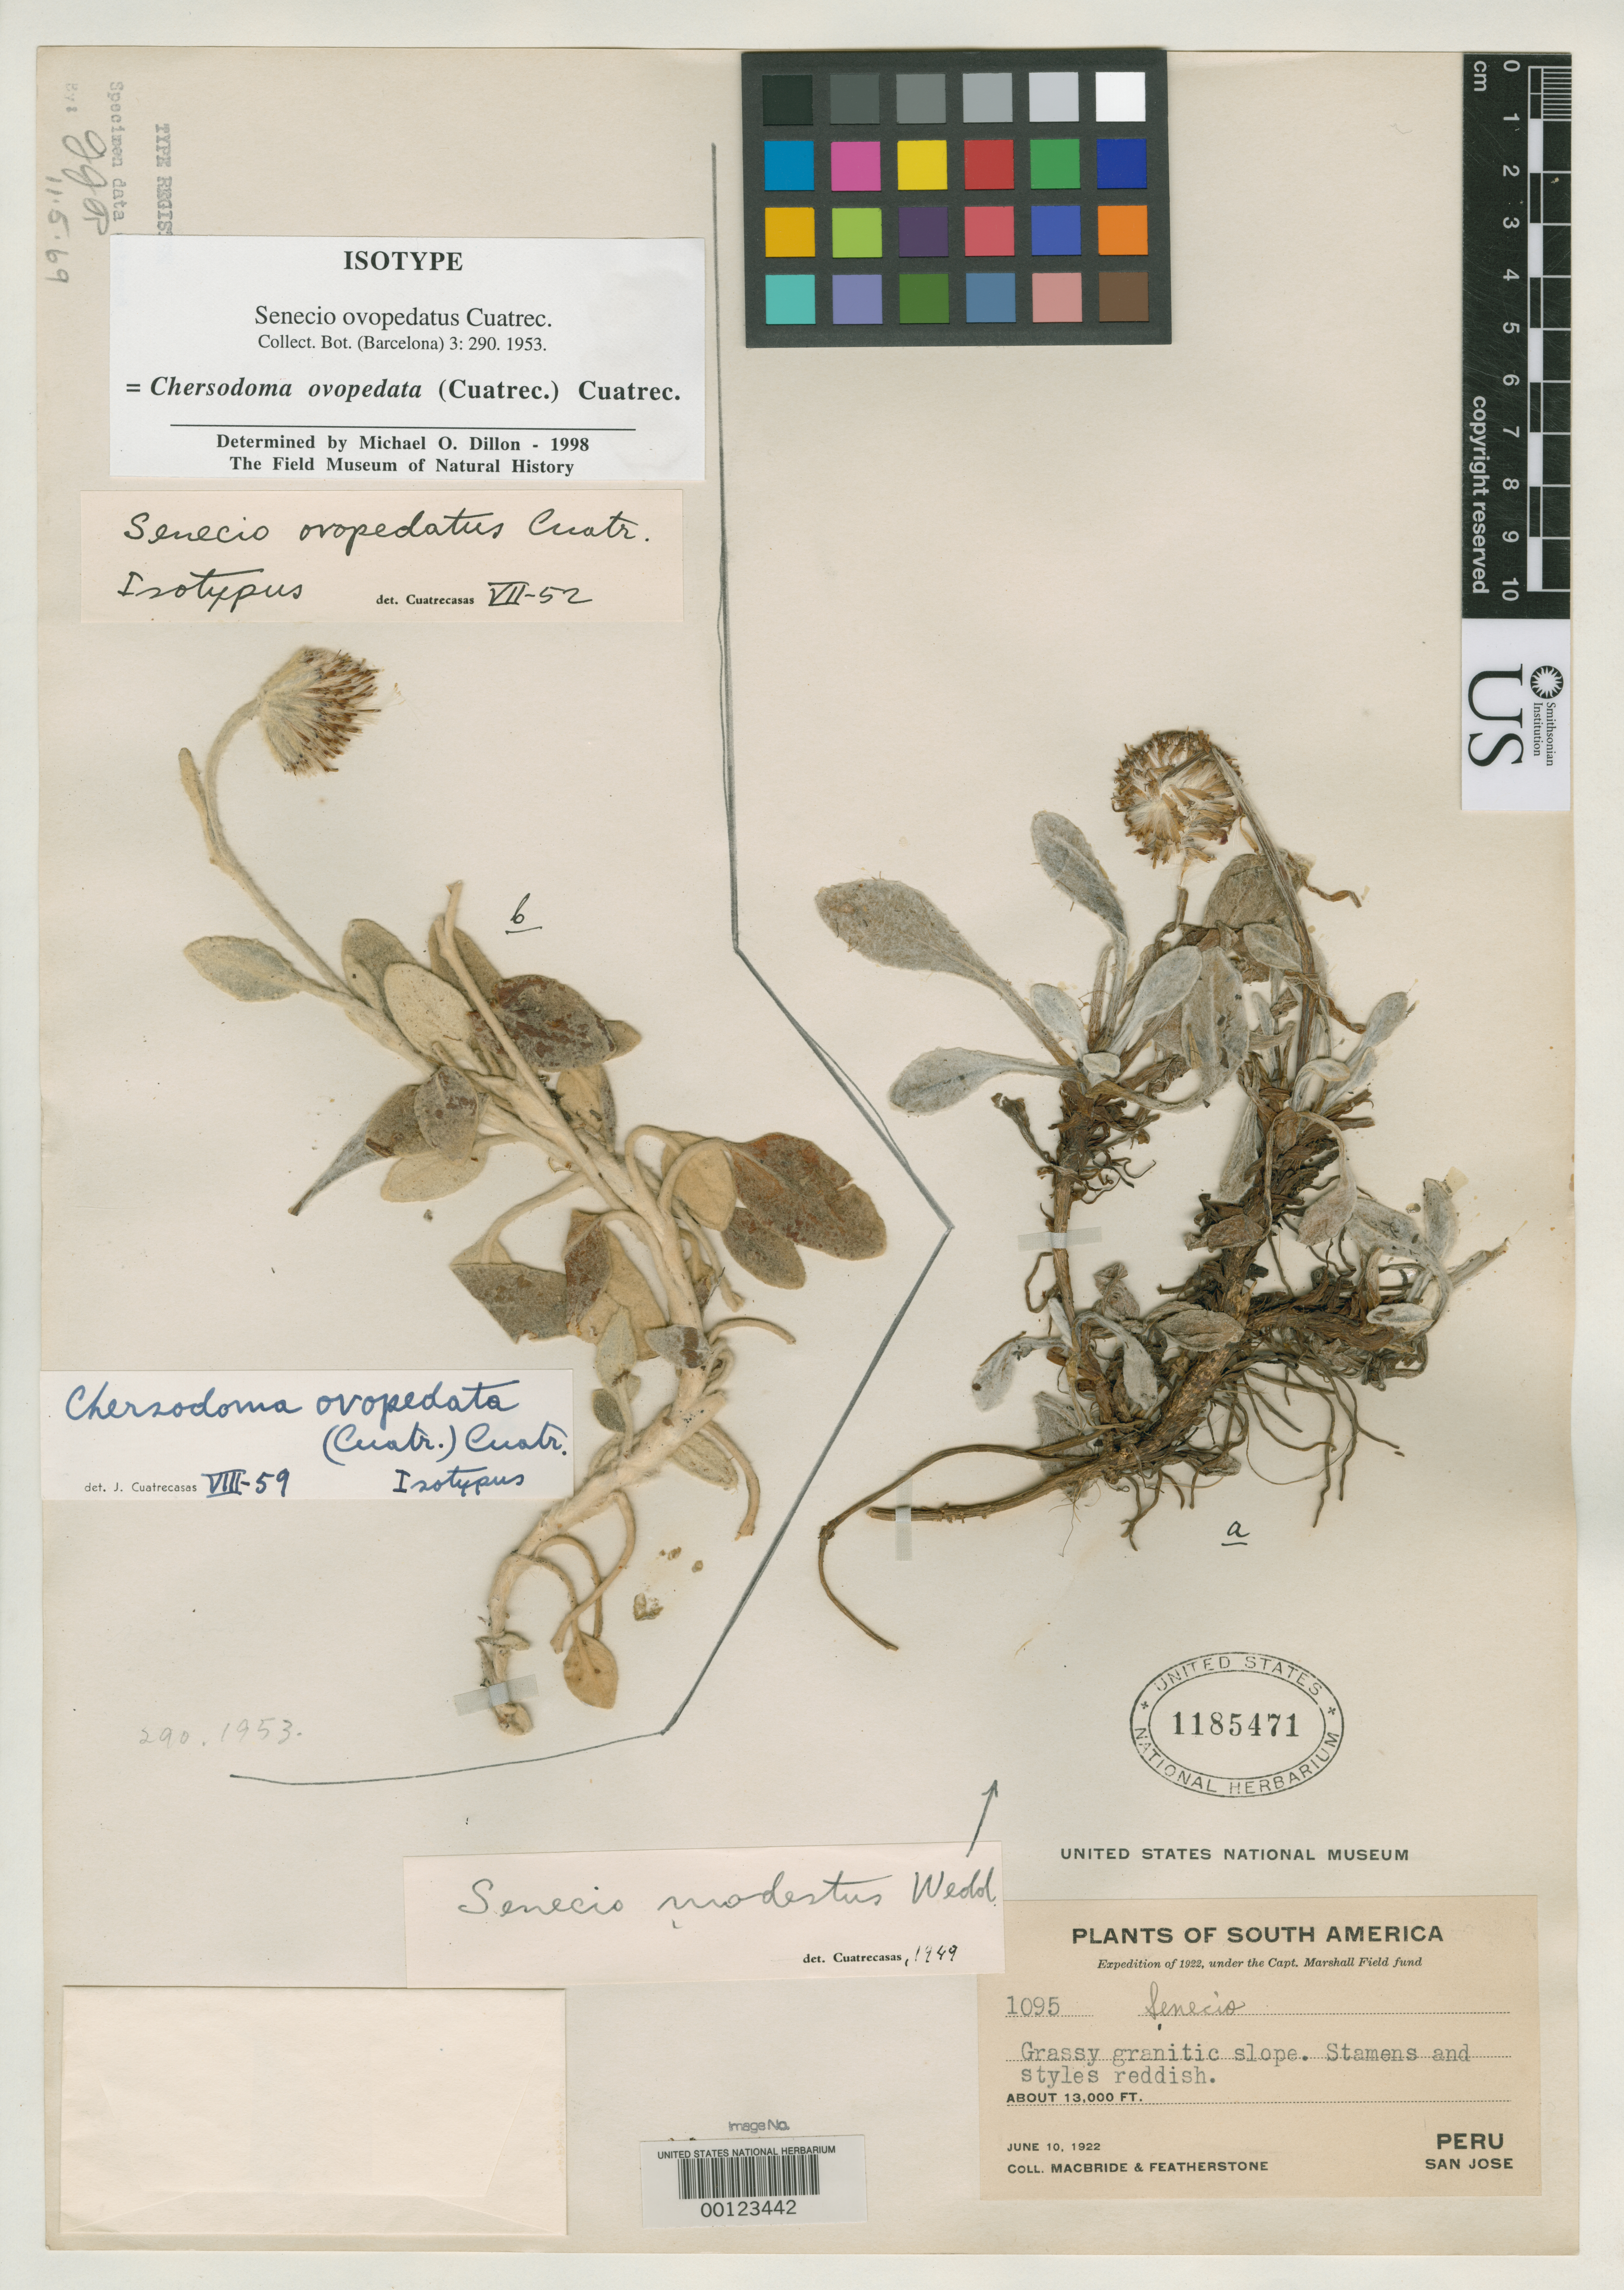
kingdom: Plantae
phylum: Tracheophyta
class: Magnoliopsida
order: Asterales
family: Asteraceae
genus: Senecio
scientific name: Senecio ovopedatus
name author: Cuatrec.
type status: Isotype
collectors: J. F. Macbride & W. Featherstone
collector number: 1095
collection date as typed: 10 Jun 1922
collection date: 1922-06-10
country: Peru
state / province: Junín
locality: San Jose.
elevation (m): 3962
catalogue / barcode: US 1185471